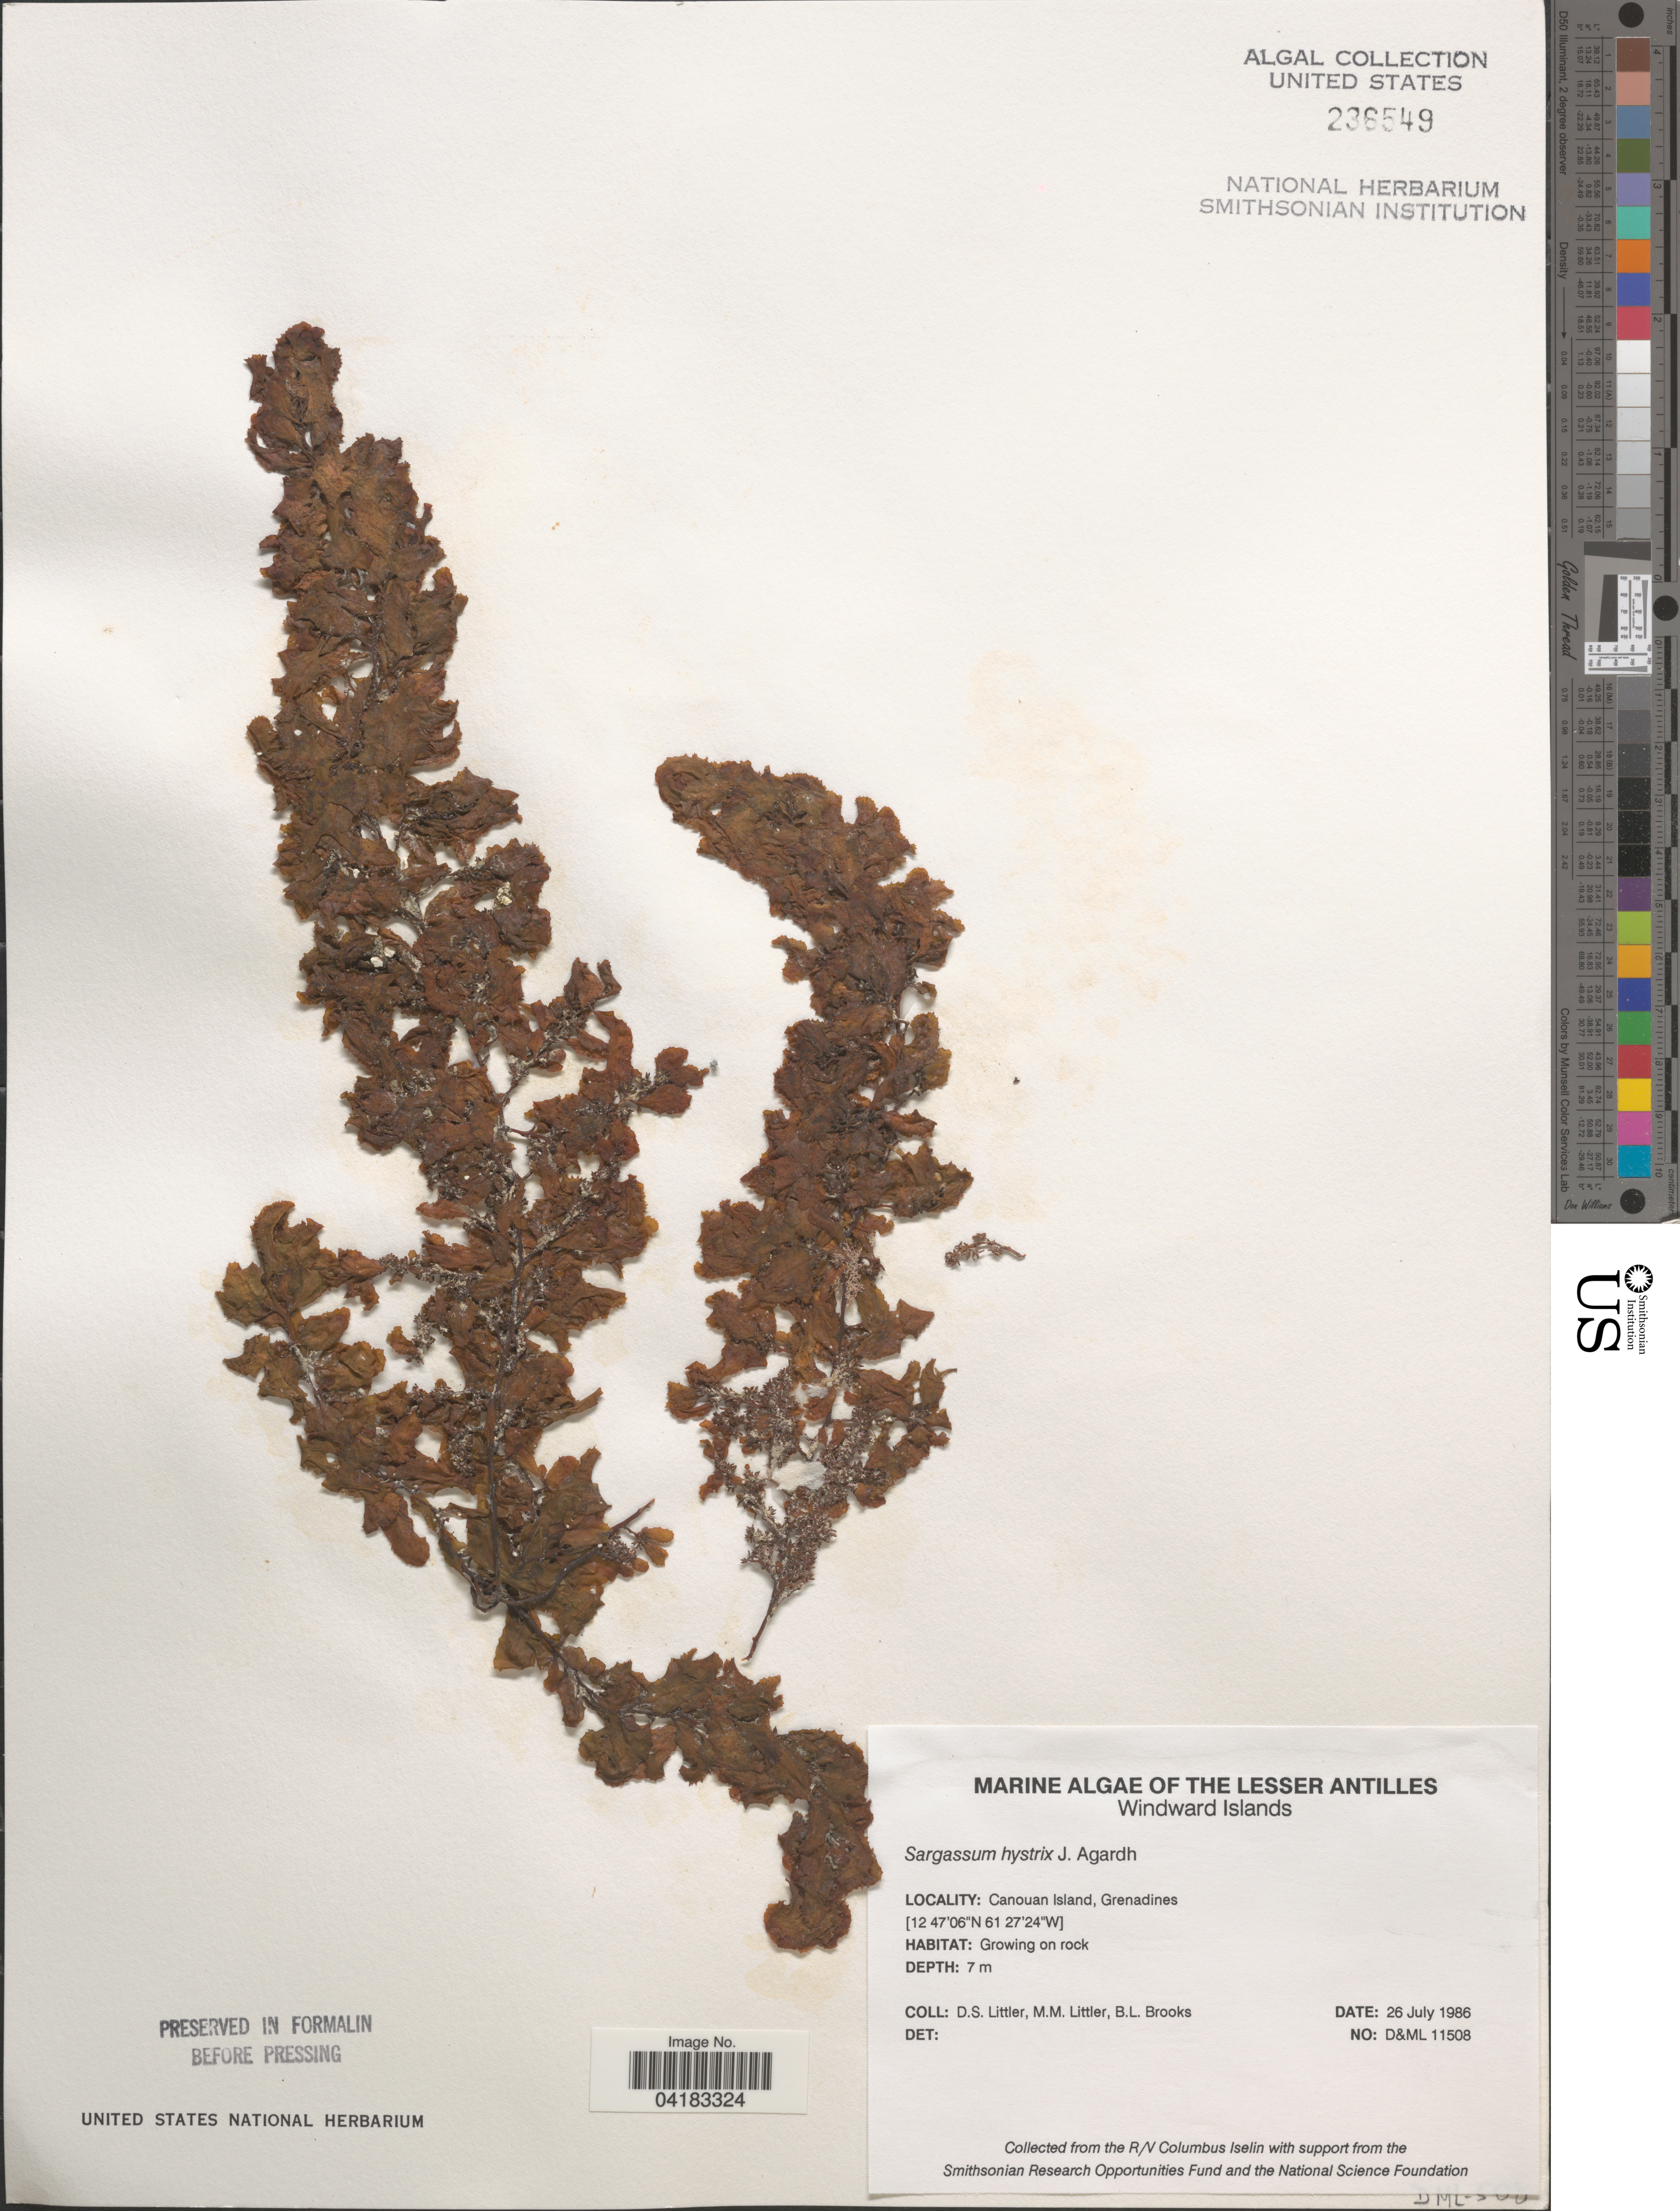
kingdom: Chromista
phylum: Ochrophyta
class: Phaeophyceae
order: Fucales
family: Sargassaceae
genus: Sargassum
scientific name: Sargassum hystrix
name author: J. Agardh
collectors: D. S. Littler & B. Brooks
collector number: D&ML11508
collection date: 1986-07-26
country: St. Vincent - Grenadines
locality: The Lesser Antilles. Windward Islands. Canouan Island, Grenadines.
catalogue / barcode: US 236549